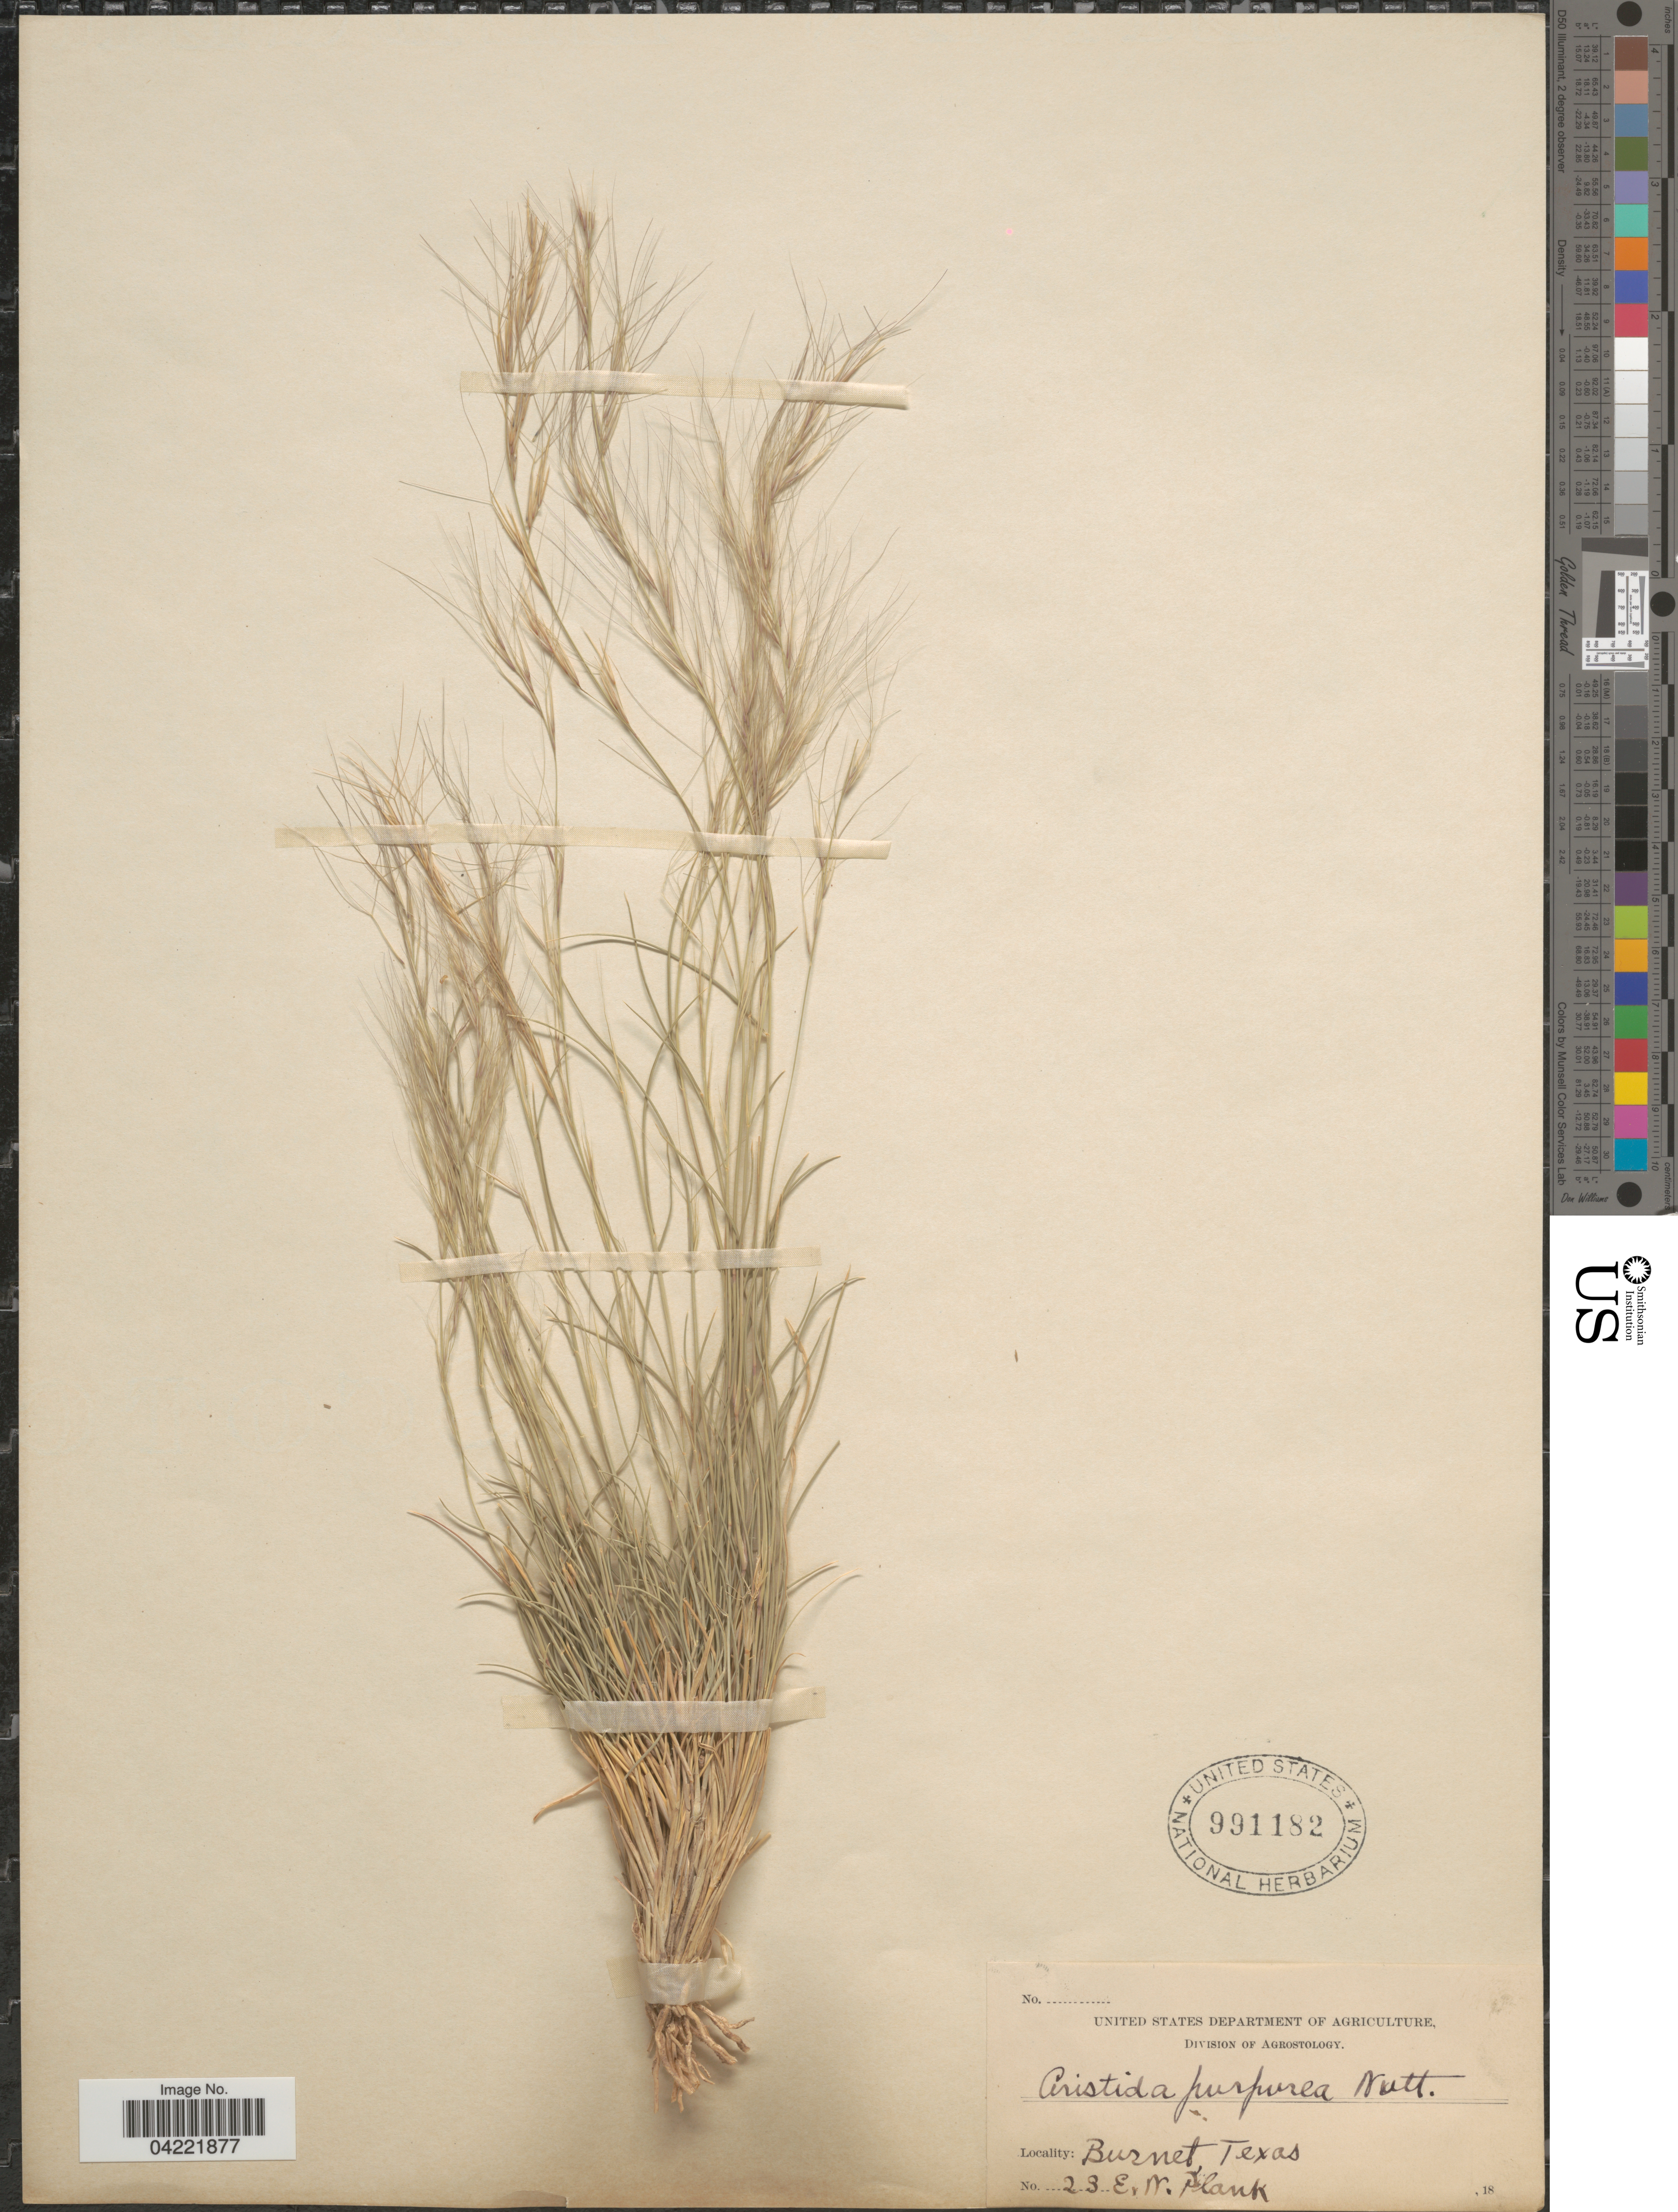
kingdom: Plantae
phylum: Tracheophyta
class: Liliopsida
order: Poales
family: Poaceae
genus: Aristida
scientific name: Aristida purpurea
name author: Nutt.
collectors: E. Plank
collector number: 23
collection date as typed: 18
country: United States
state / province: Texas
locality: Burnet.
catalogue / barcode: US 991182